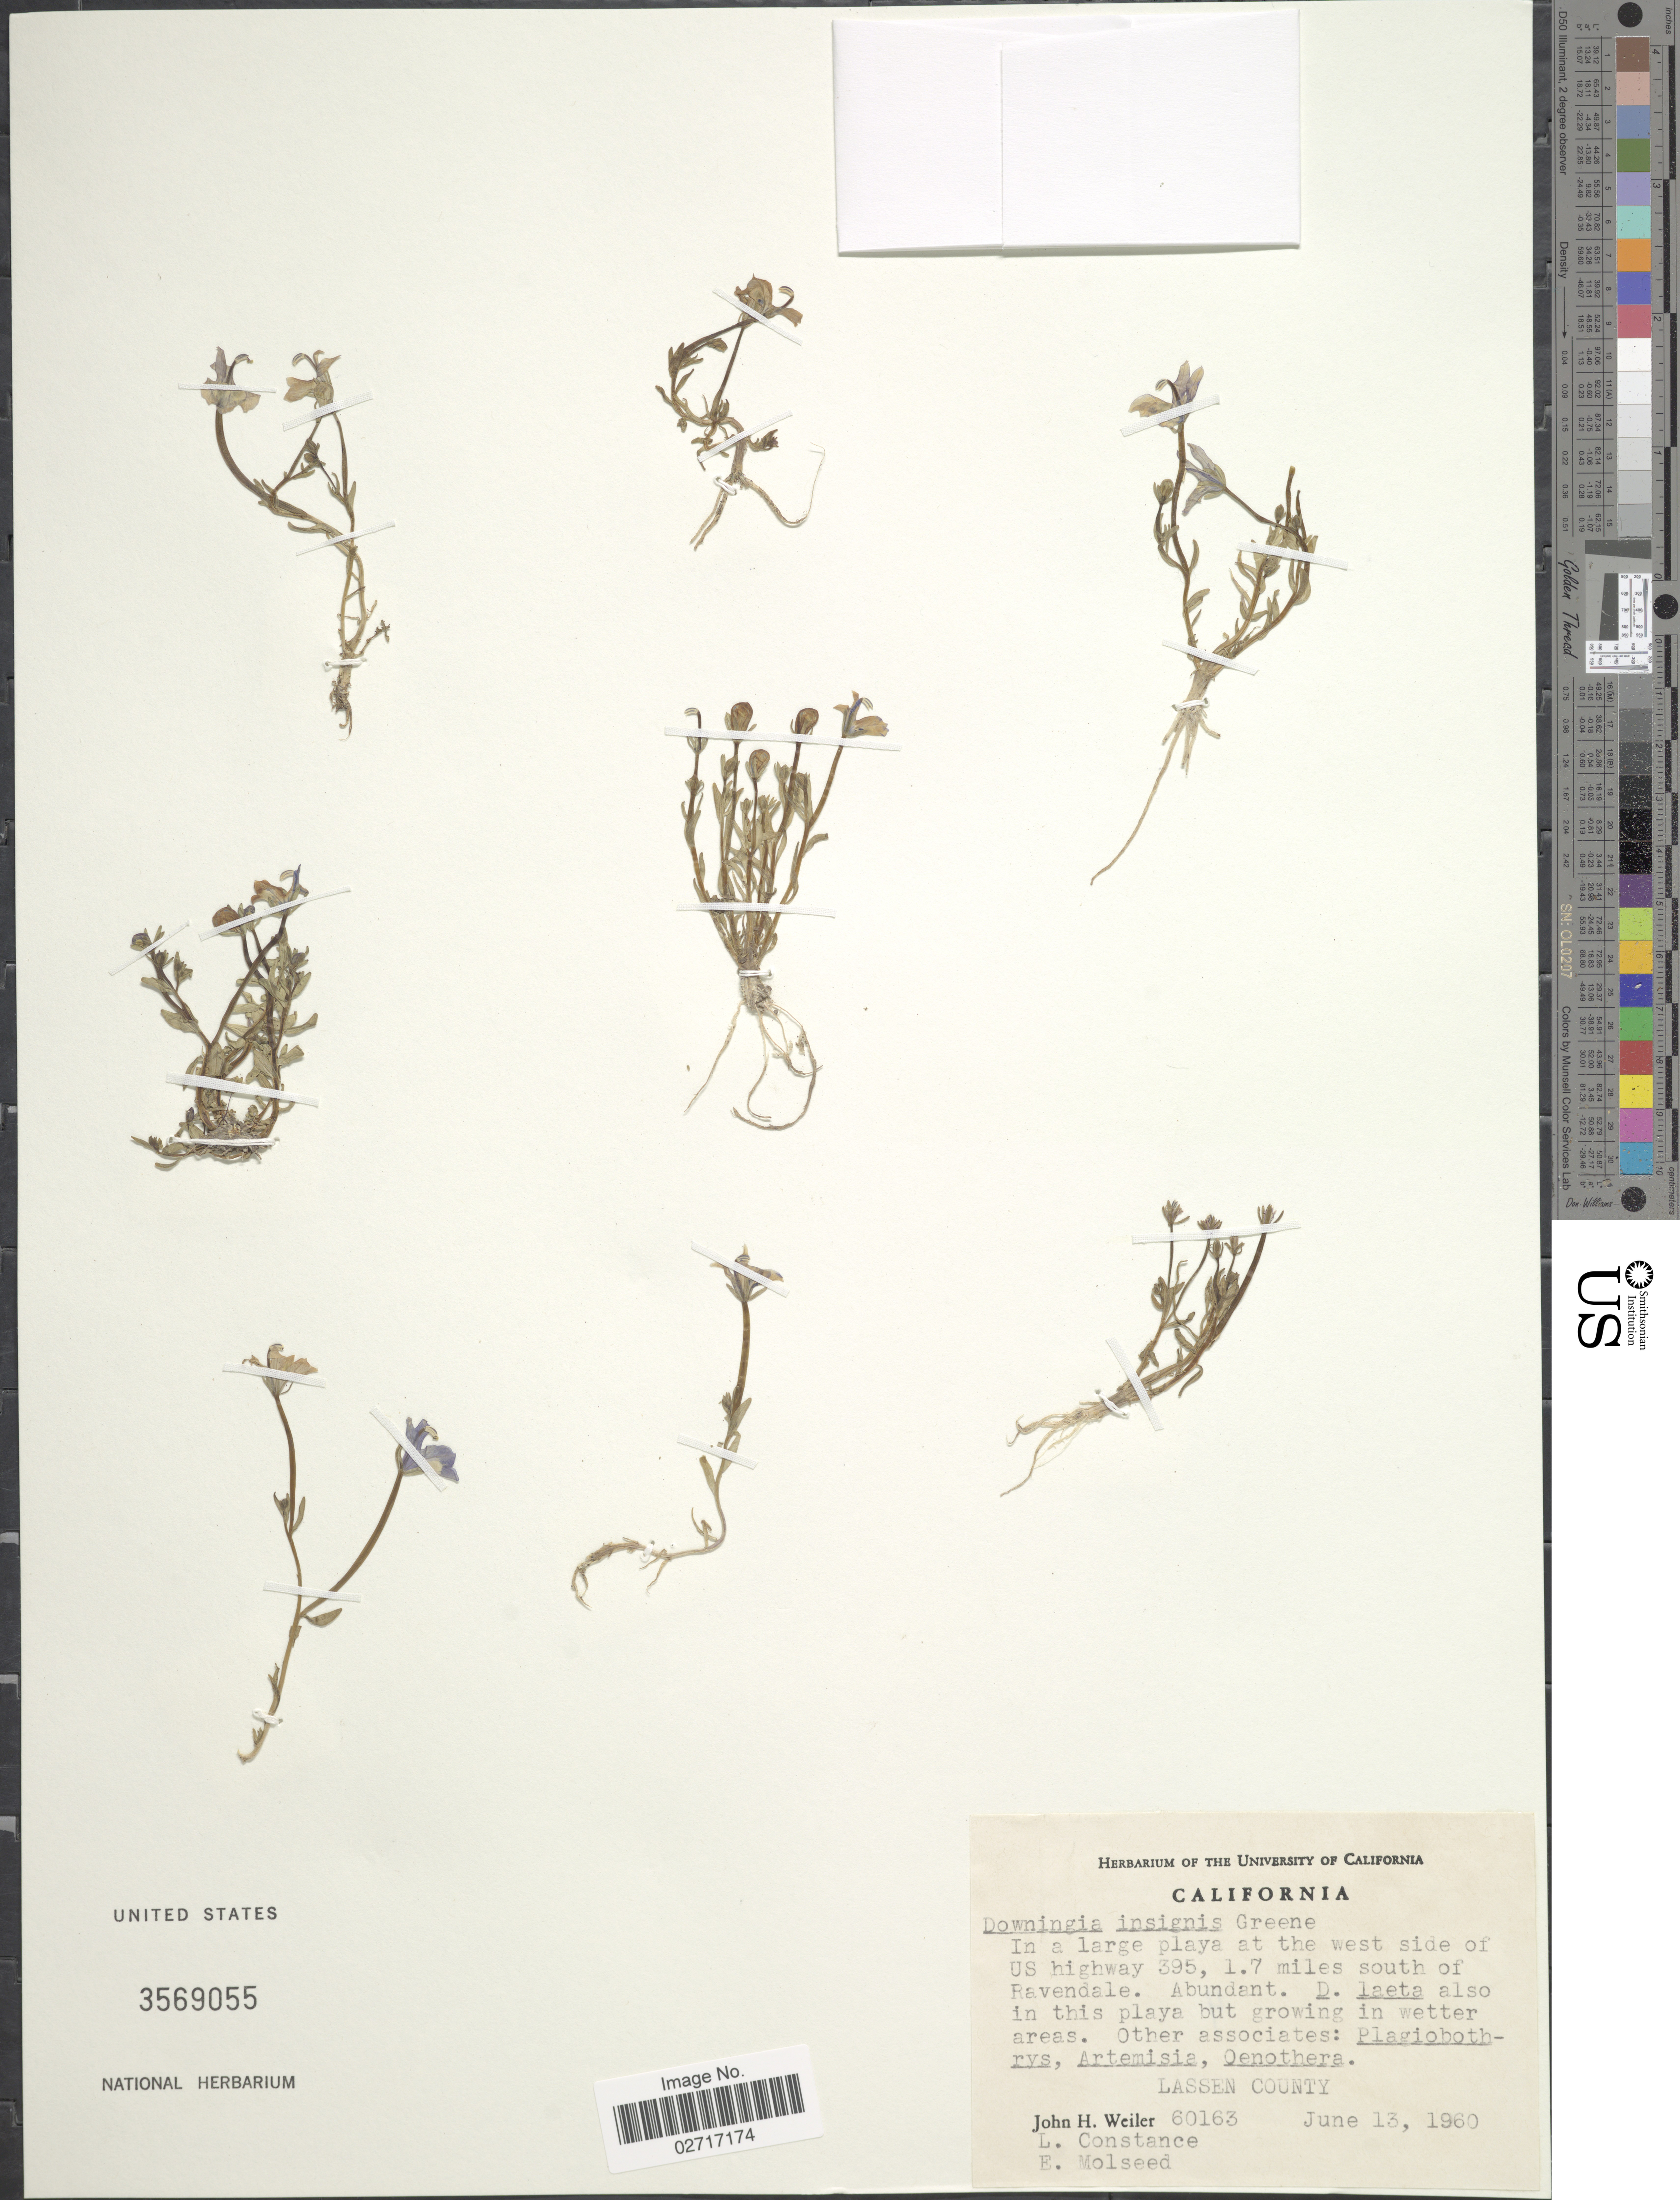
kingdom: Plantae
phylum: Tracheophyta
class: Magnoliopsida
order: Asterales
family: Campanulaceae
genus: Downingia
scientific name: Downingia insignis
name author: Greene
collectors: J. H. Weiler, L. Constance & E. Molseed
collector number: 60163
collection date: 1960-06-13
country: United States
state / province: California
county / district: Lassen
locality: In a large playa at the west side of US highway 395, 1.7 miles south of Ravendale. Lassen County.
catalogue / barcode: US 3569055